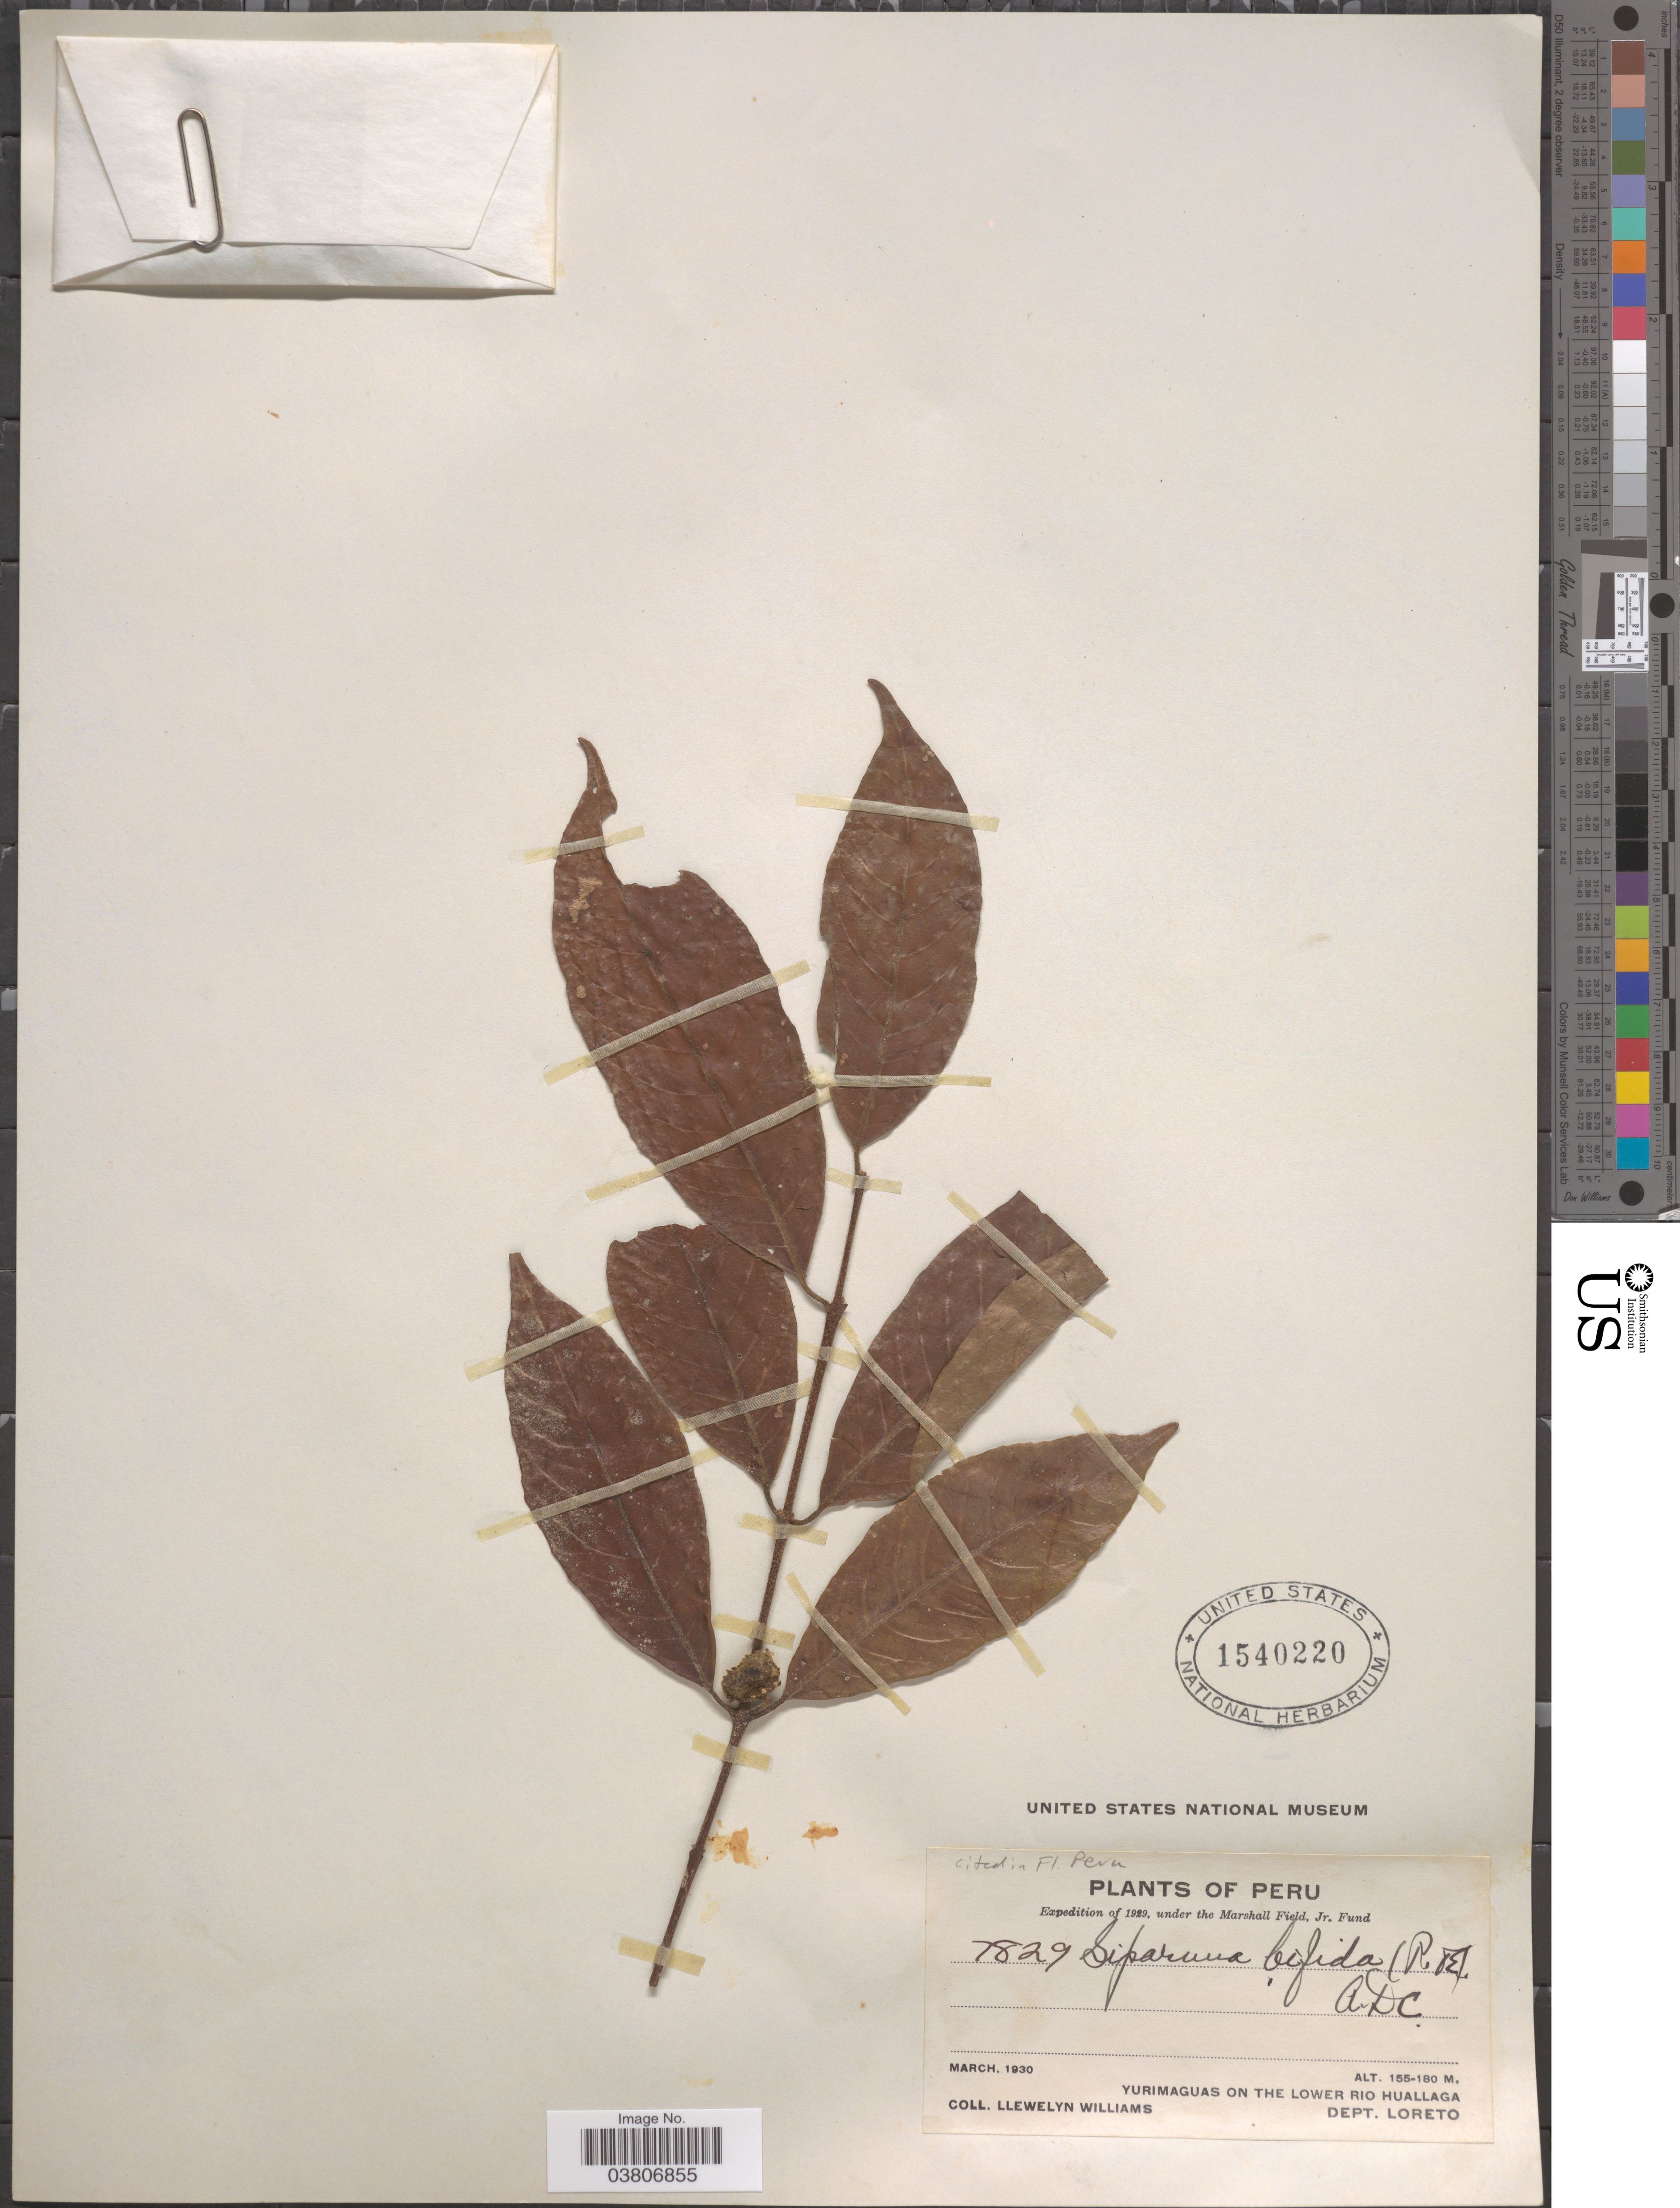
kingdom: Plantae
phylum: Tracheophyta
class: Magnoliopsida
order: Laurales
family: Siparunaceae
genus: Siparuna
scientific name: Siparuna bifida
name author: (Poepp. & Endl.) A. DC.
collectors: Ll. Williams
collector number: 7829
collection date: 1930-03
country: Peru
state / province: Loreto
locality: Yurimaguas on the Lower Rio Huallaga. Dept. Loreto.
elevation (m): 155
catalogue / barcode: US 1540220